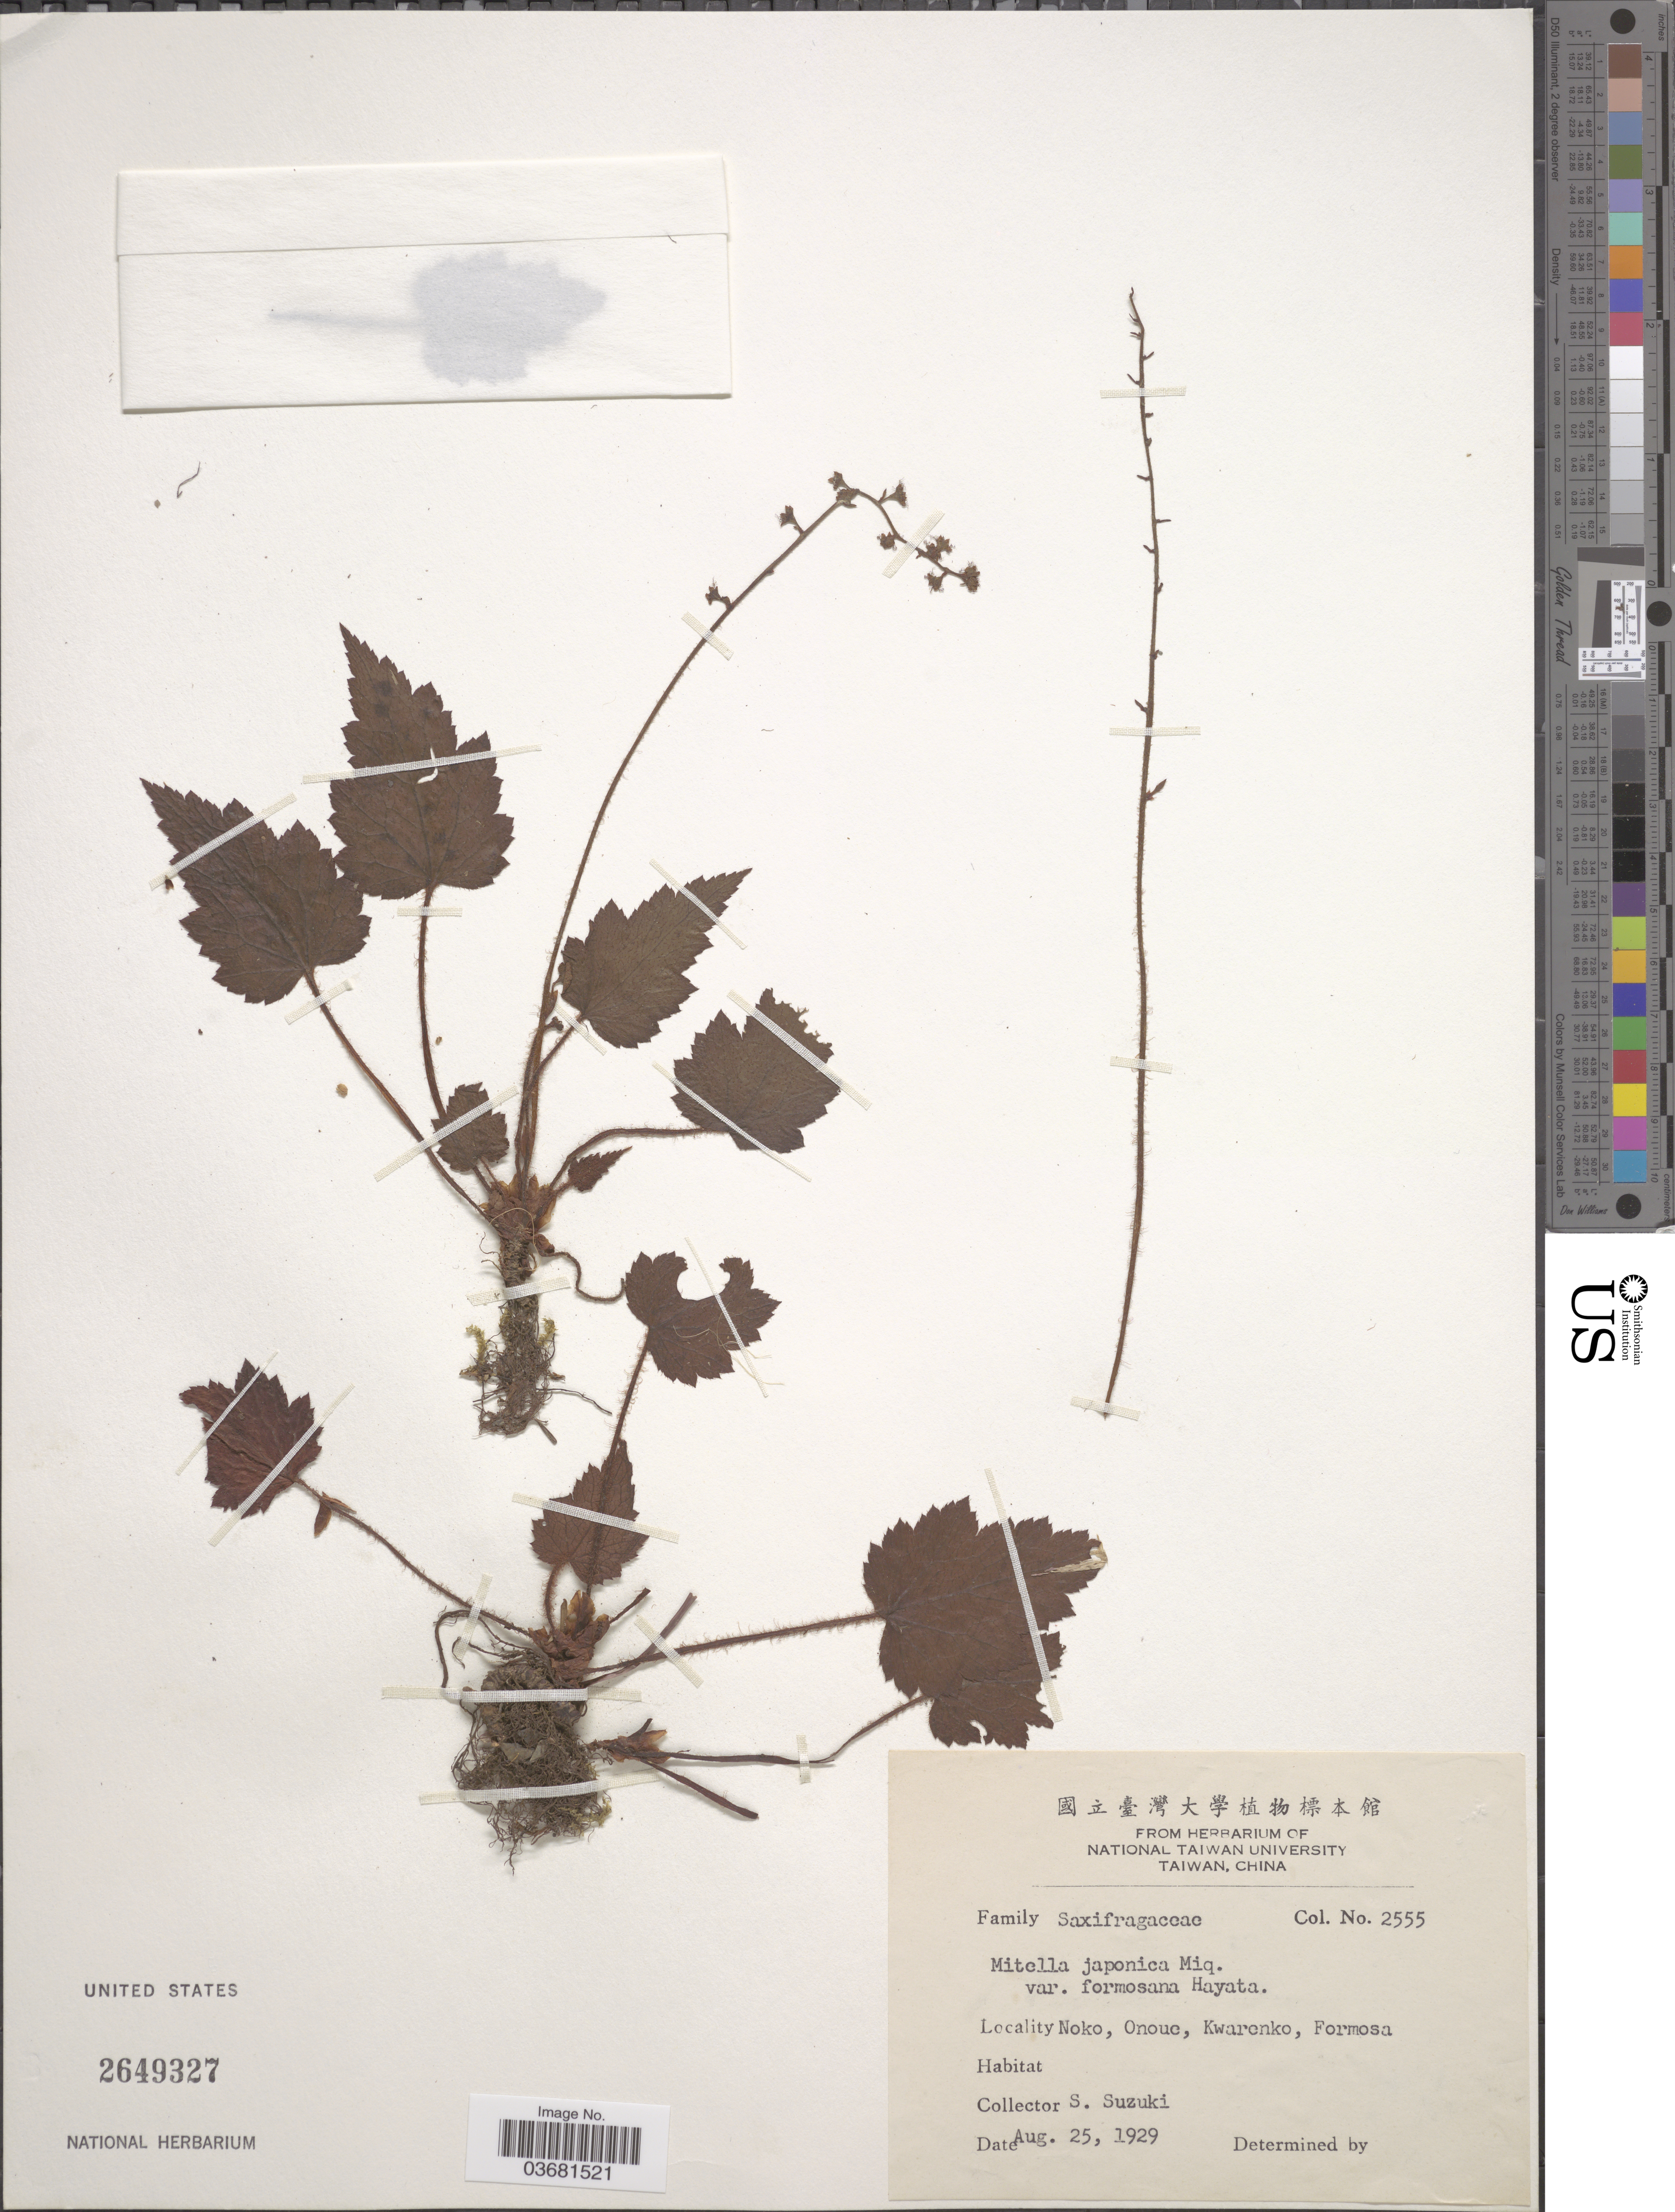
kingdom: Plantae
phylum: Tracheophyta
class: Magnoliopsida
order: Saxifragales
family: Saxifragaceae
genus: Mitella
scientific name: Mitella japonica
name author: Maxim.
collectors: S. Suzuki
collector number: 2555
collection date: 1929-08-25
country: China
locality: Noko, Onoue, Kwarenko, Formosa.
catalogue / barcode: US 2649327